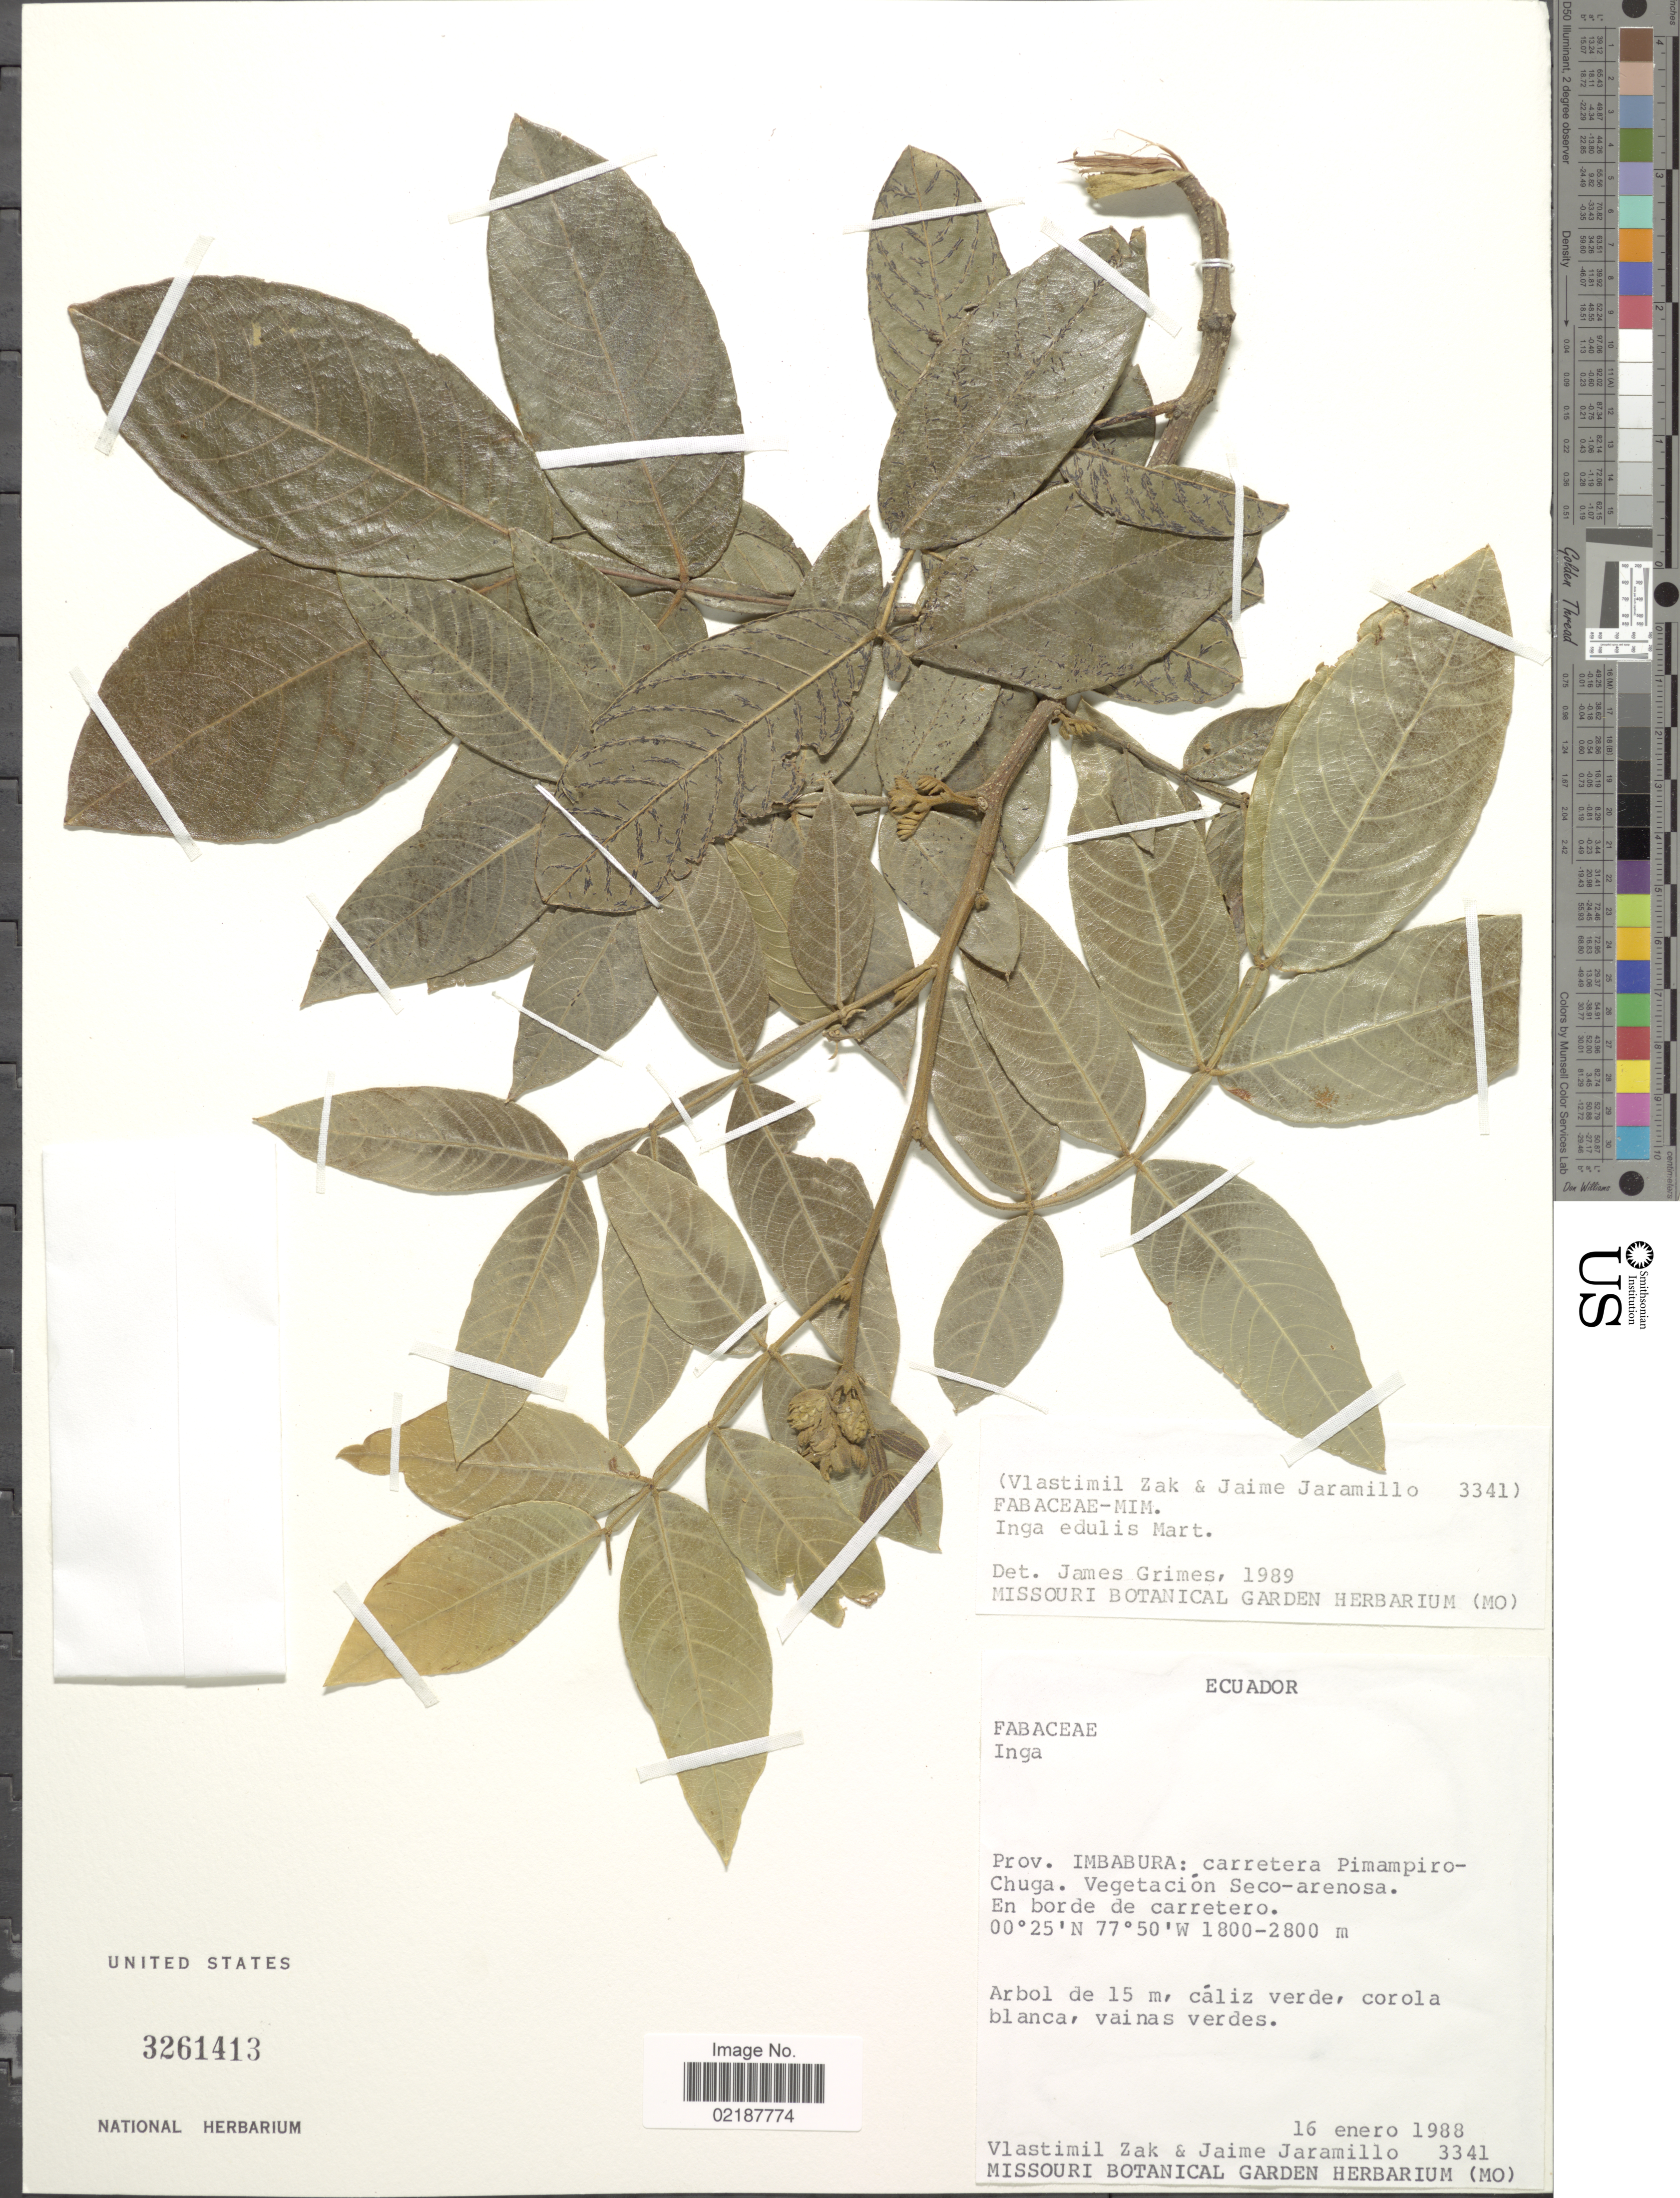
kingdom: Plantae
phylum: Tracheophyta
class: Magnoliopsida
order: Fabales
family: Fabaceae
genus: Inga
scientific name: Inga edulis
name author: Mart.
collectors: V. Zak & J. Jaramillo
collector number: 3341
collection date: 1988-01-16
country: Ecuador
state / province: Imbabura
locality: Carretera Pimampiro-Chuga, Vegetacion Seco-arenosa en borde de carretero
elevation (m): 1800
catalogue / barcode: US 3261413